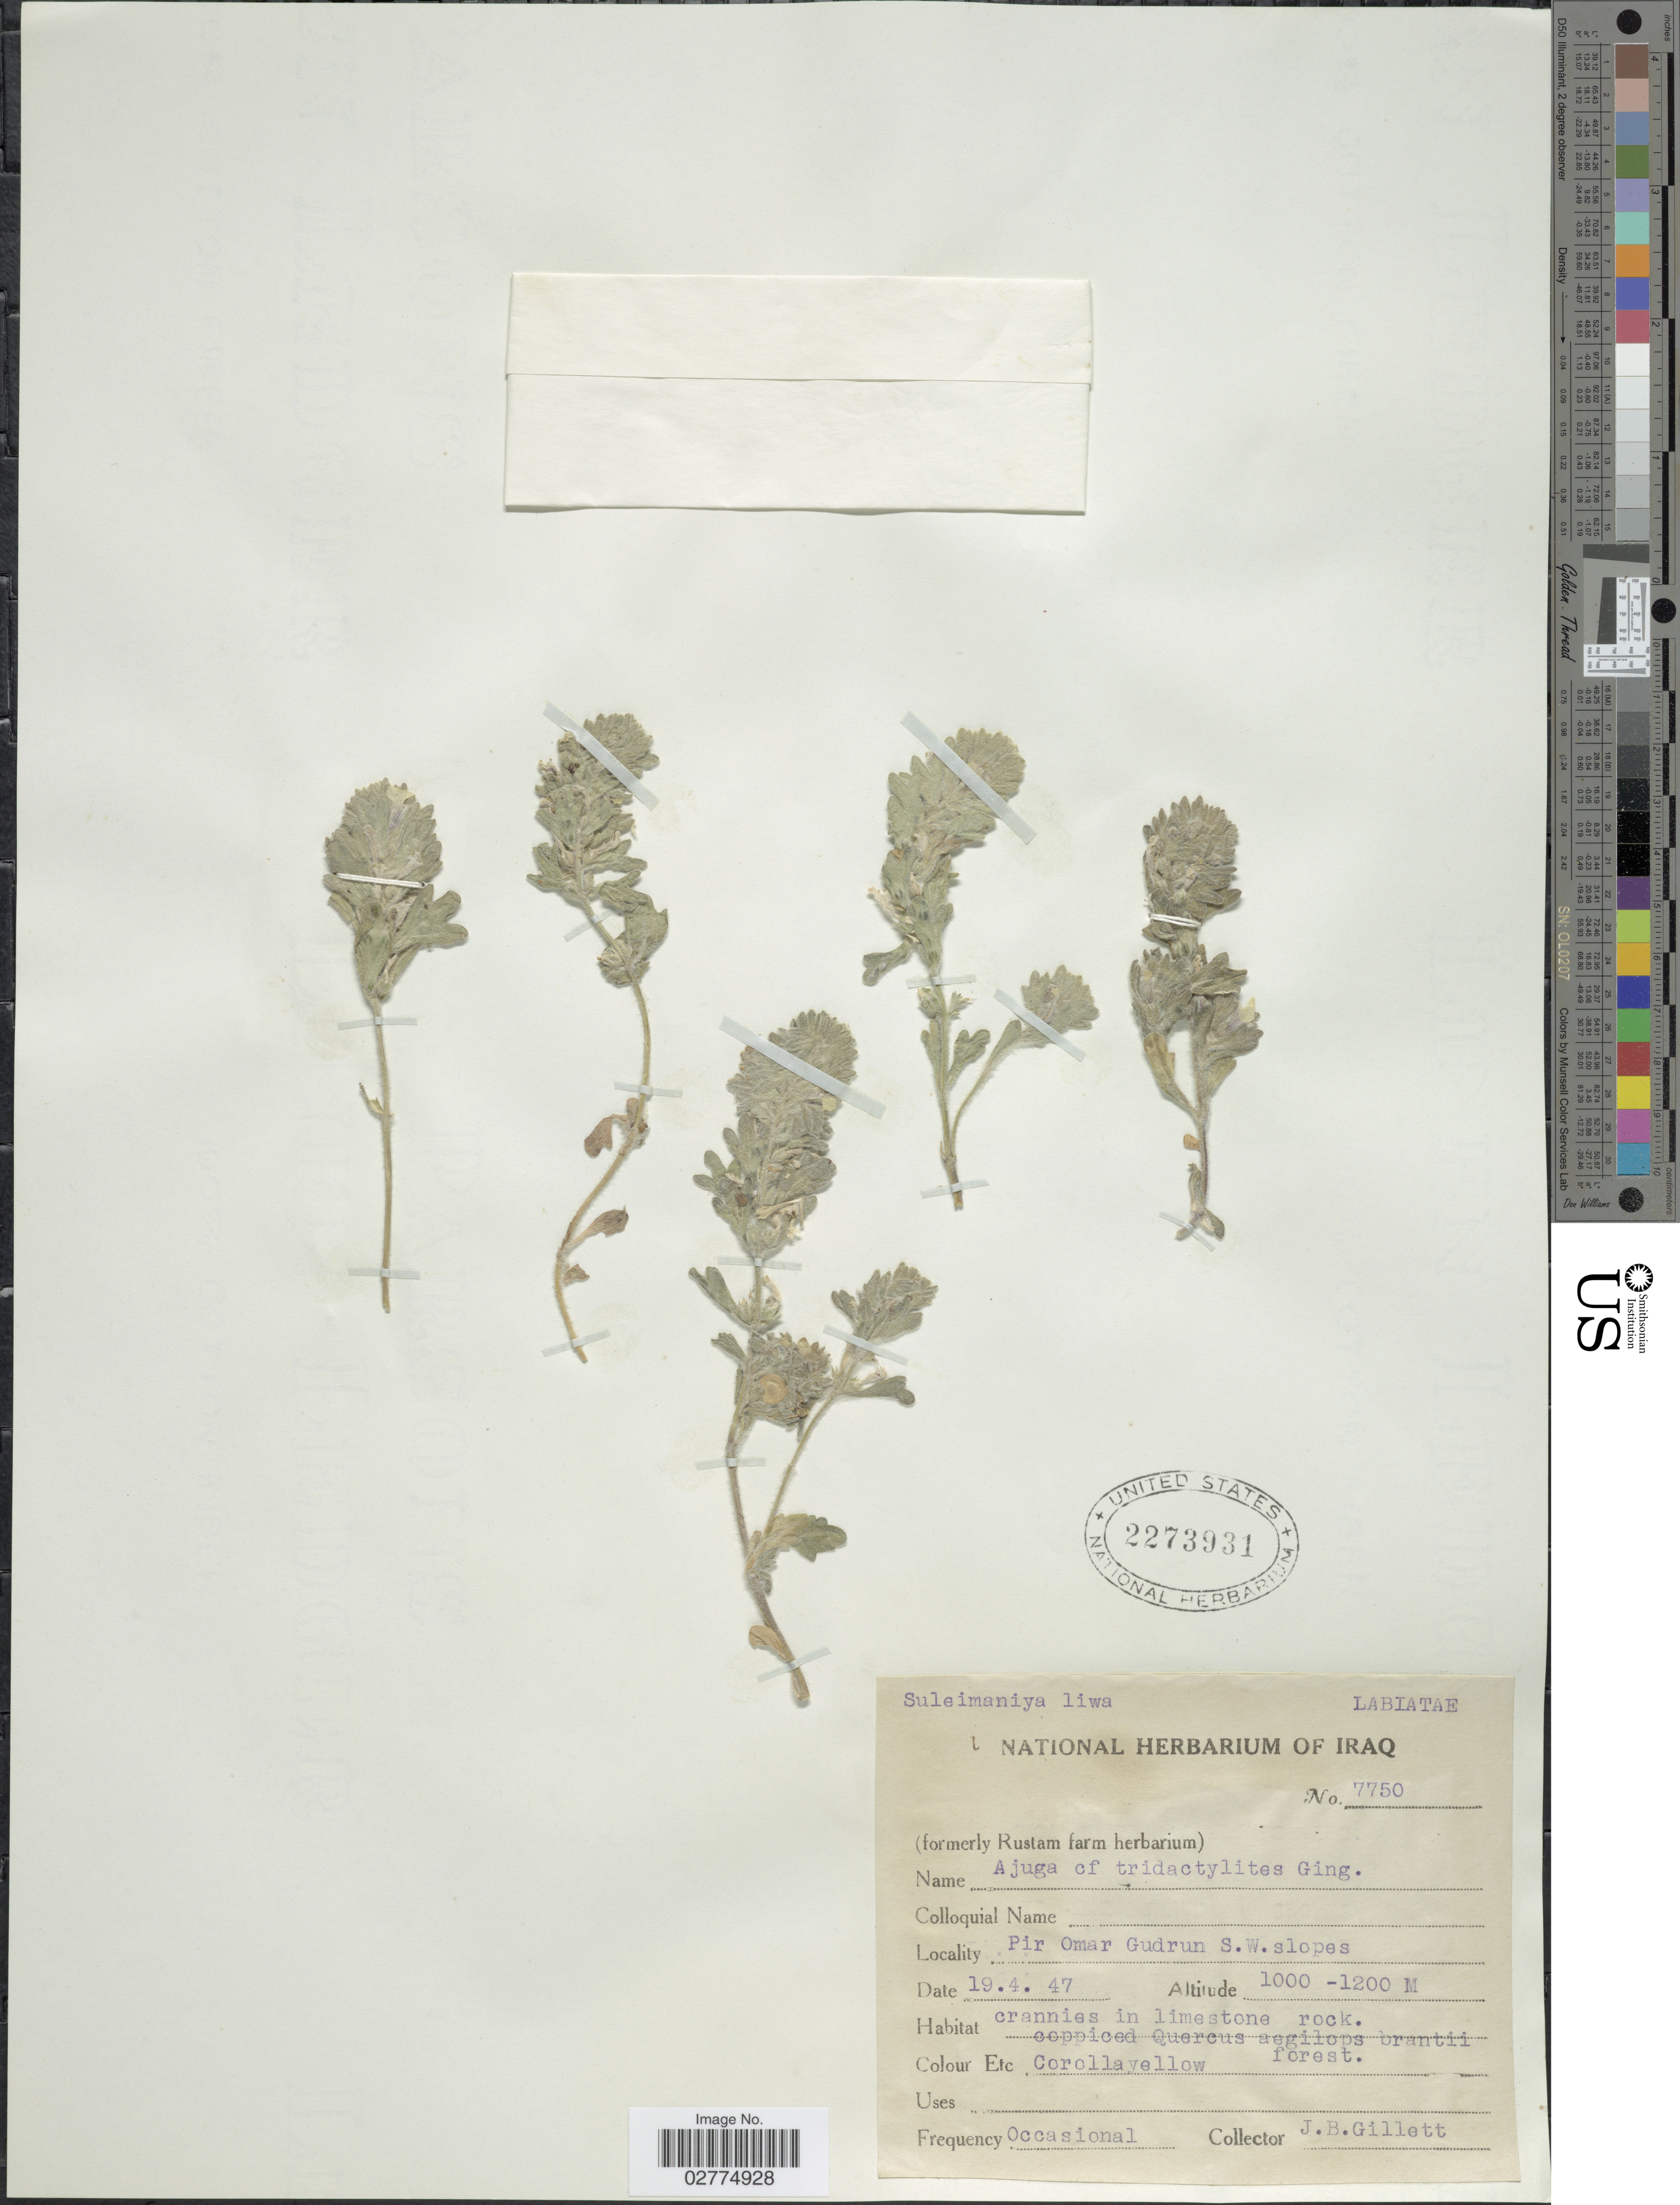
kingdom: Plantae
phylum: Tracheophyta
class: Magnoliopsida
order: Lamiales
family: Lamiaceae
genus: Ajuga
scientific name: Ajuga tridactylites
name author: Ging. ex Benth.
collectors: J. B. Gillett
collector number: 7750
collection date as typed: Transcribed d/m/y: 19/4/47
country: Iraq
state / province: As Sulaymānīyah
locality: Suleimaniya liwa. Pir Omar Gudrun S.W. slopes.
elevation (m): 1000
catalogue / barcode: US 2273931